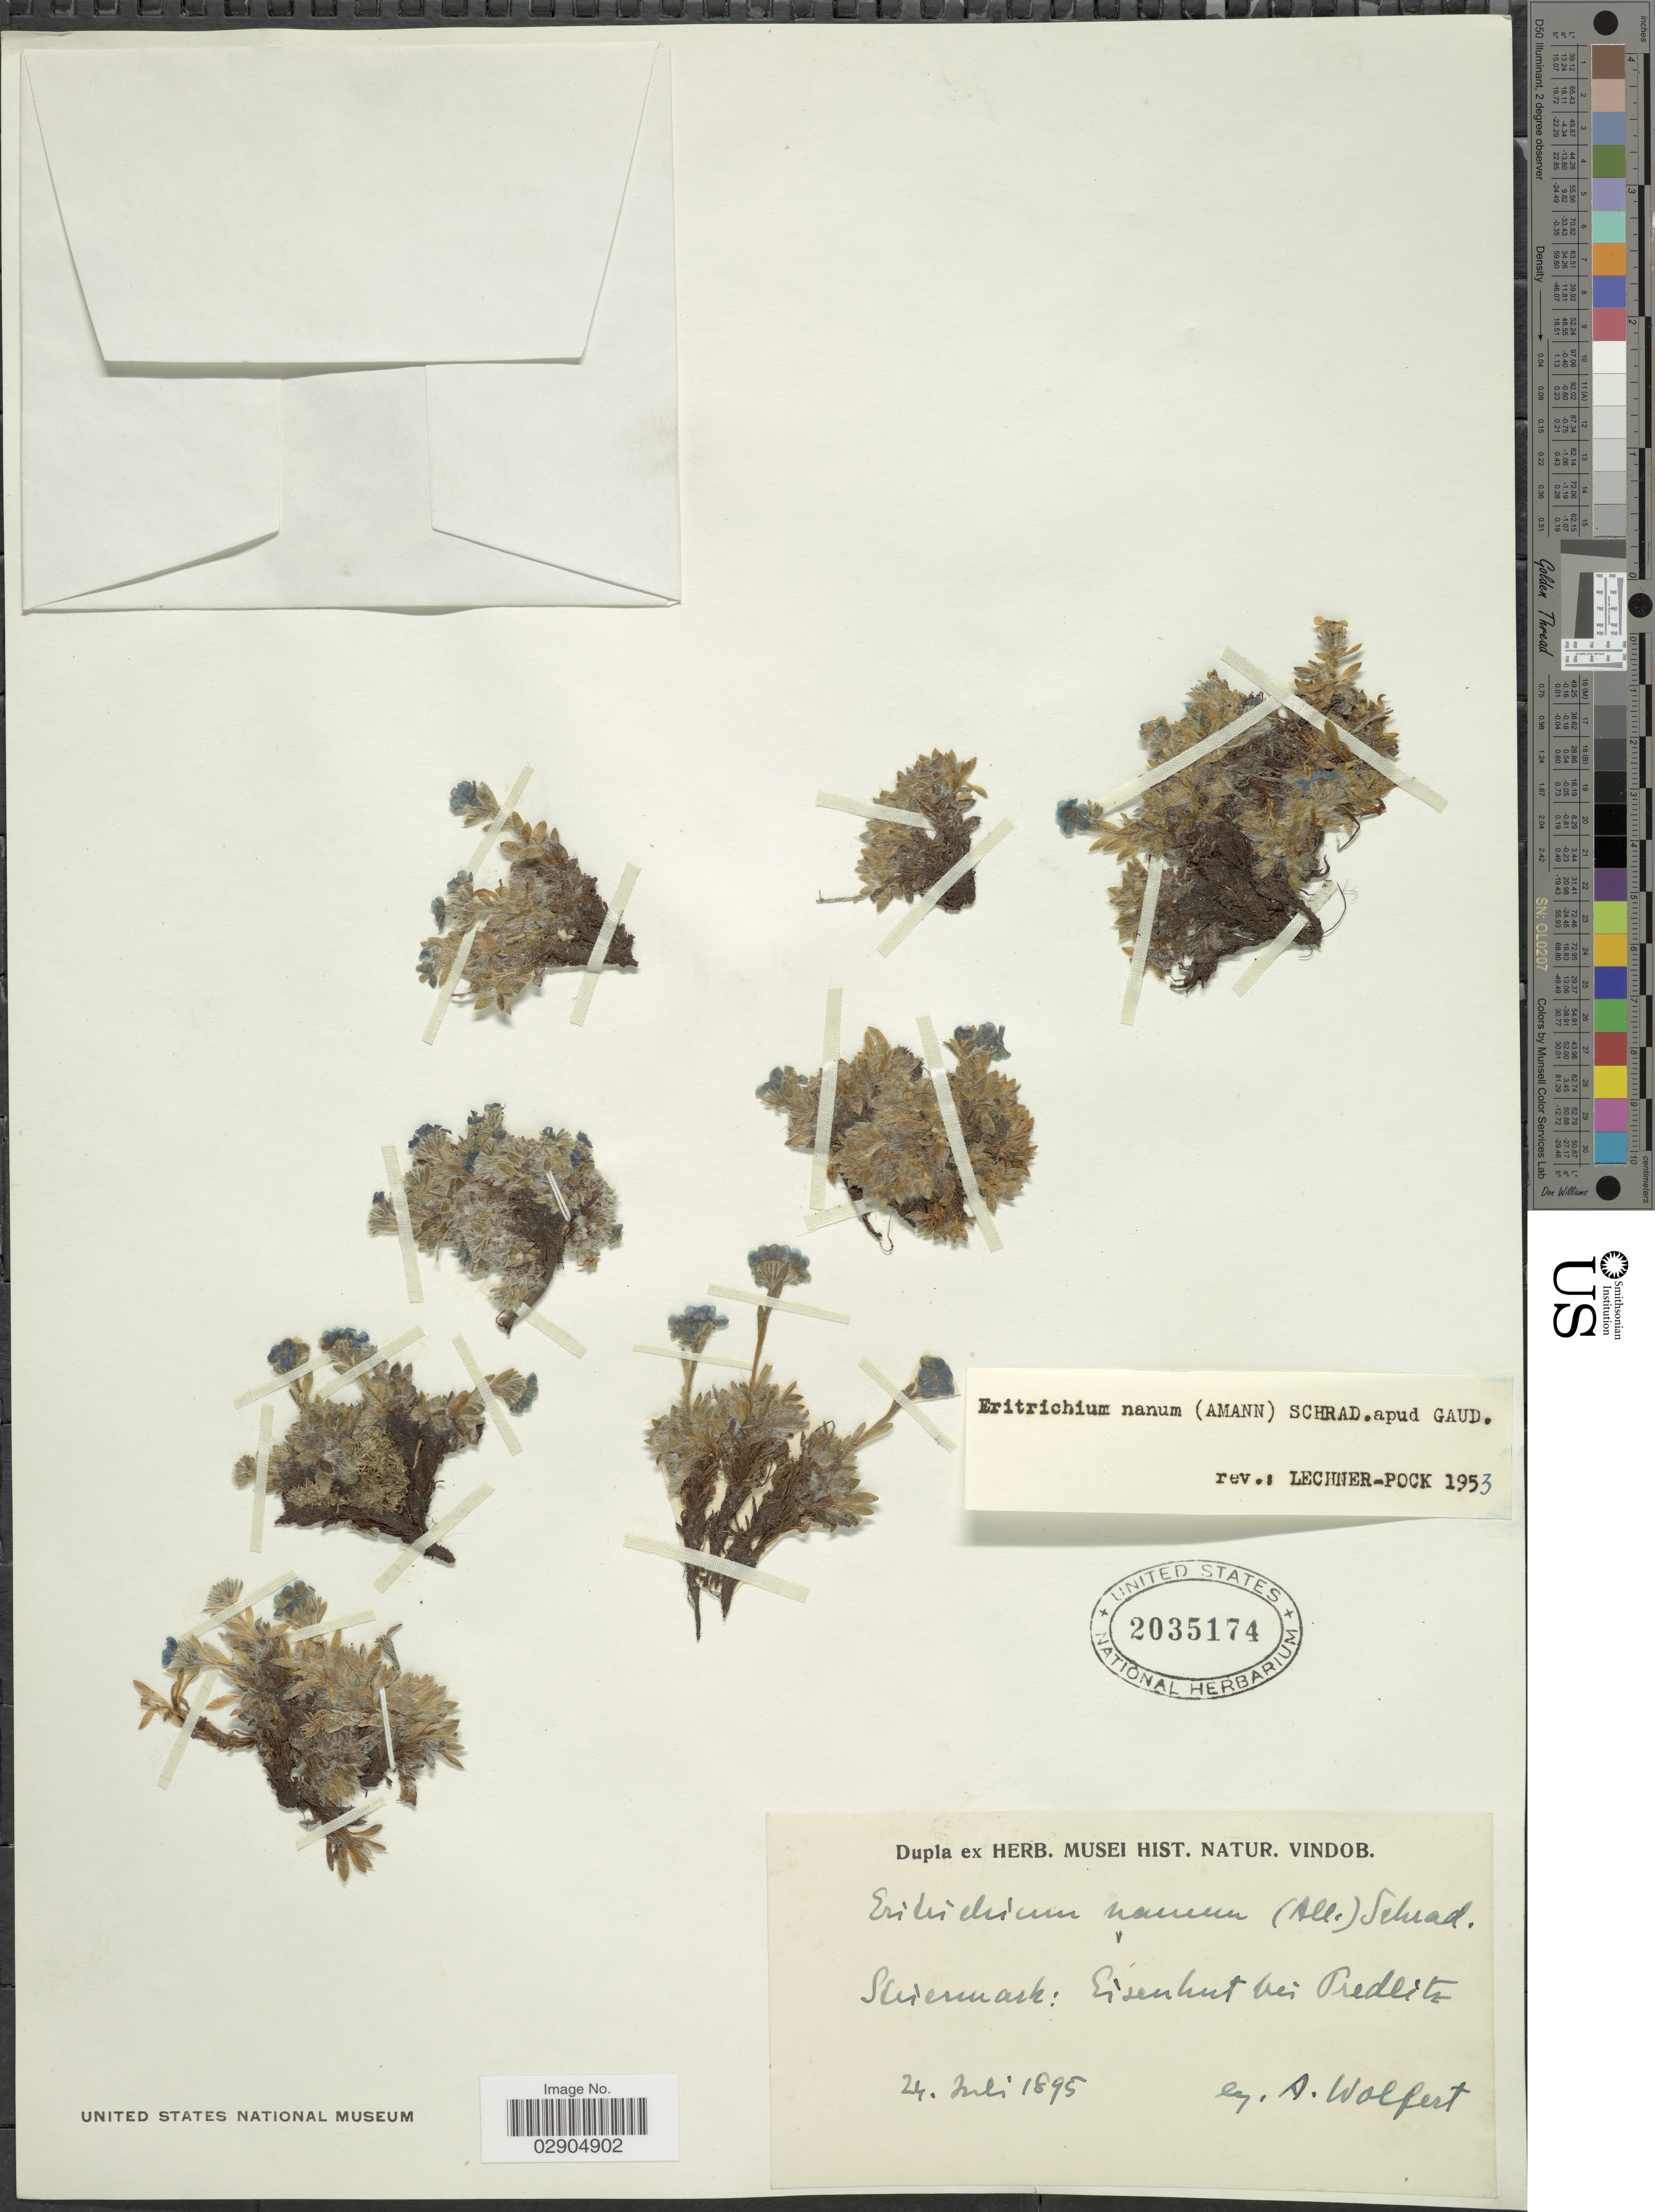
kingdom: Plantae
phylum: Tracheophyta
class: Magnoliopsida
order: Boraginales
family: Boraginaceae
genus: Eritrichium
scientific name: Eritrichium nanum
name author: (L.) Gaudin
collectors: A. Wolfert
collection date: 1895-05-24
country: Austria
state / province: Steiermark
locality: Eisenhut bei Predertz.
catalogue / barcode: US 2035174